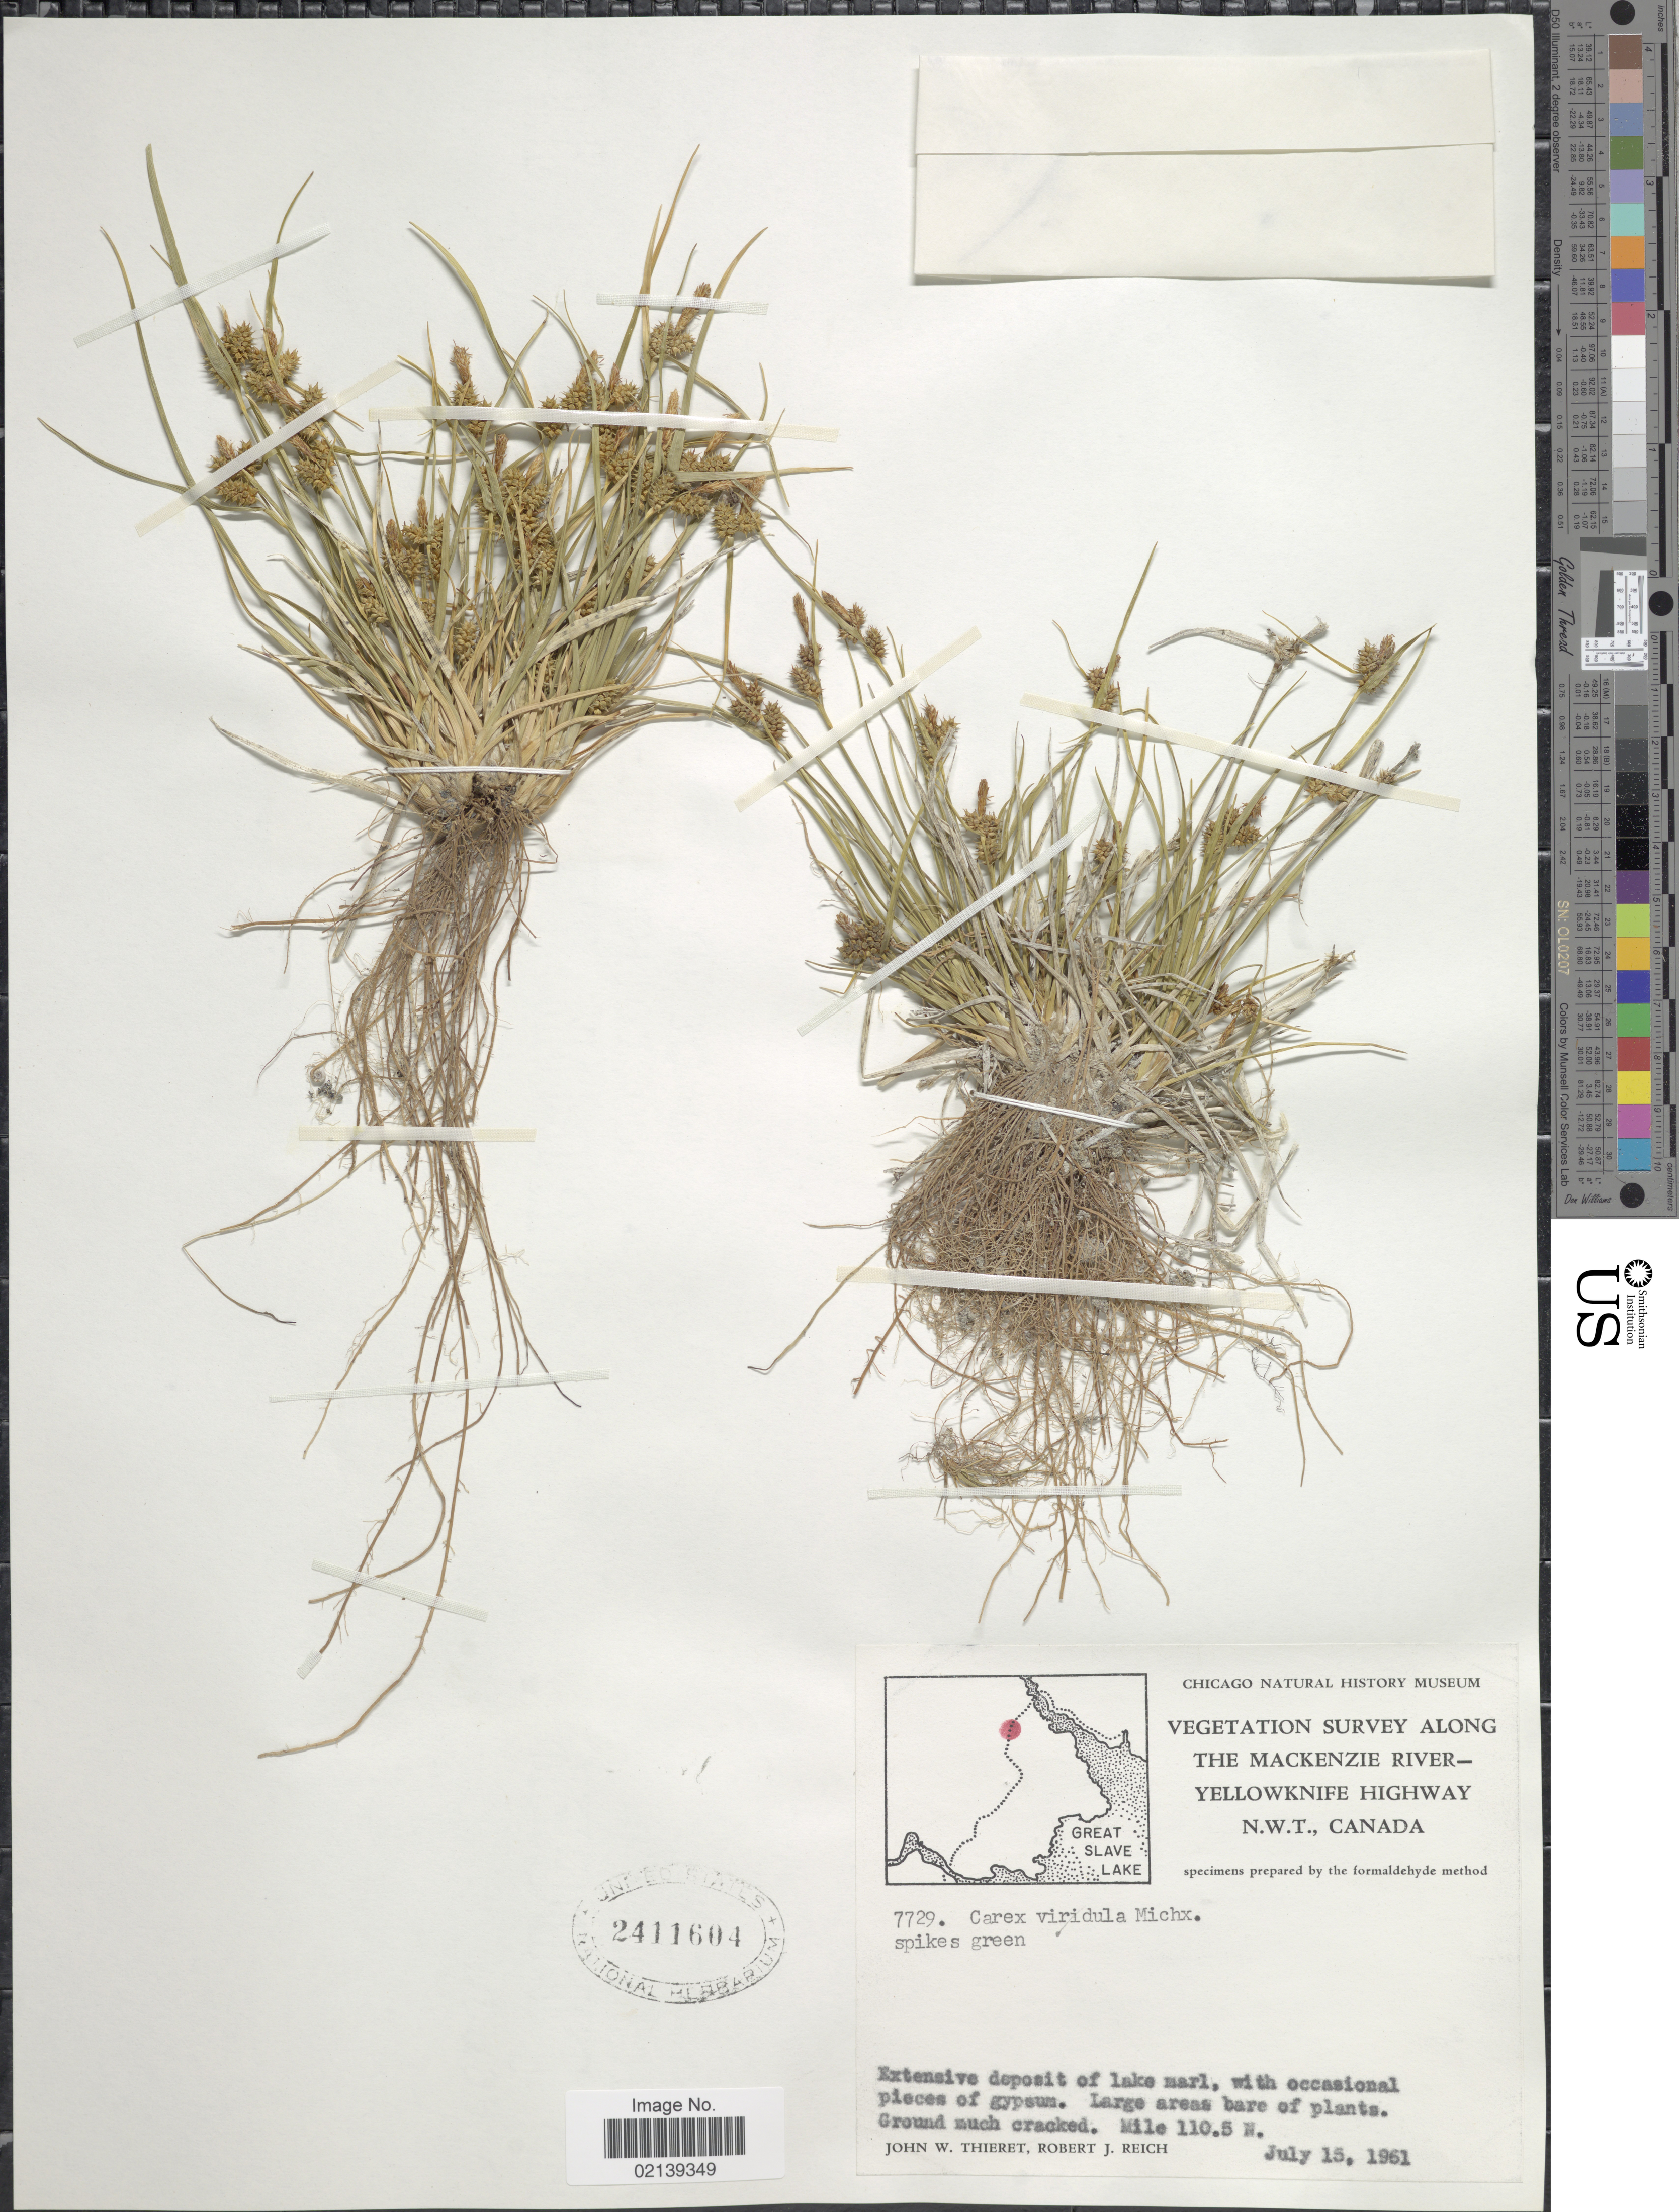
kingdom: Plantae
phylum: Tracheophyta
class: Liliopsida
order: Poales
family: Cyperaceae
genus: Carex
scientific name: Carex oederi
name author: Retz.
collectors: J. W. Thieret & R. Reich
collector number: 7729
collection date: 1961-07-15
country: Canada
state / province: Northwest Territories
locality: Along The Mackenzie River Yellowknife Highway, Mile 110.5 N.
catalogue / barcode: US 2411604